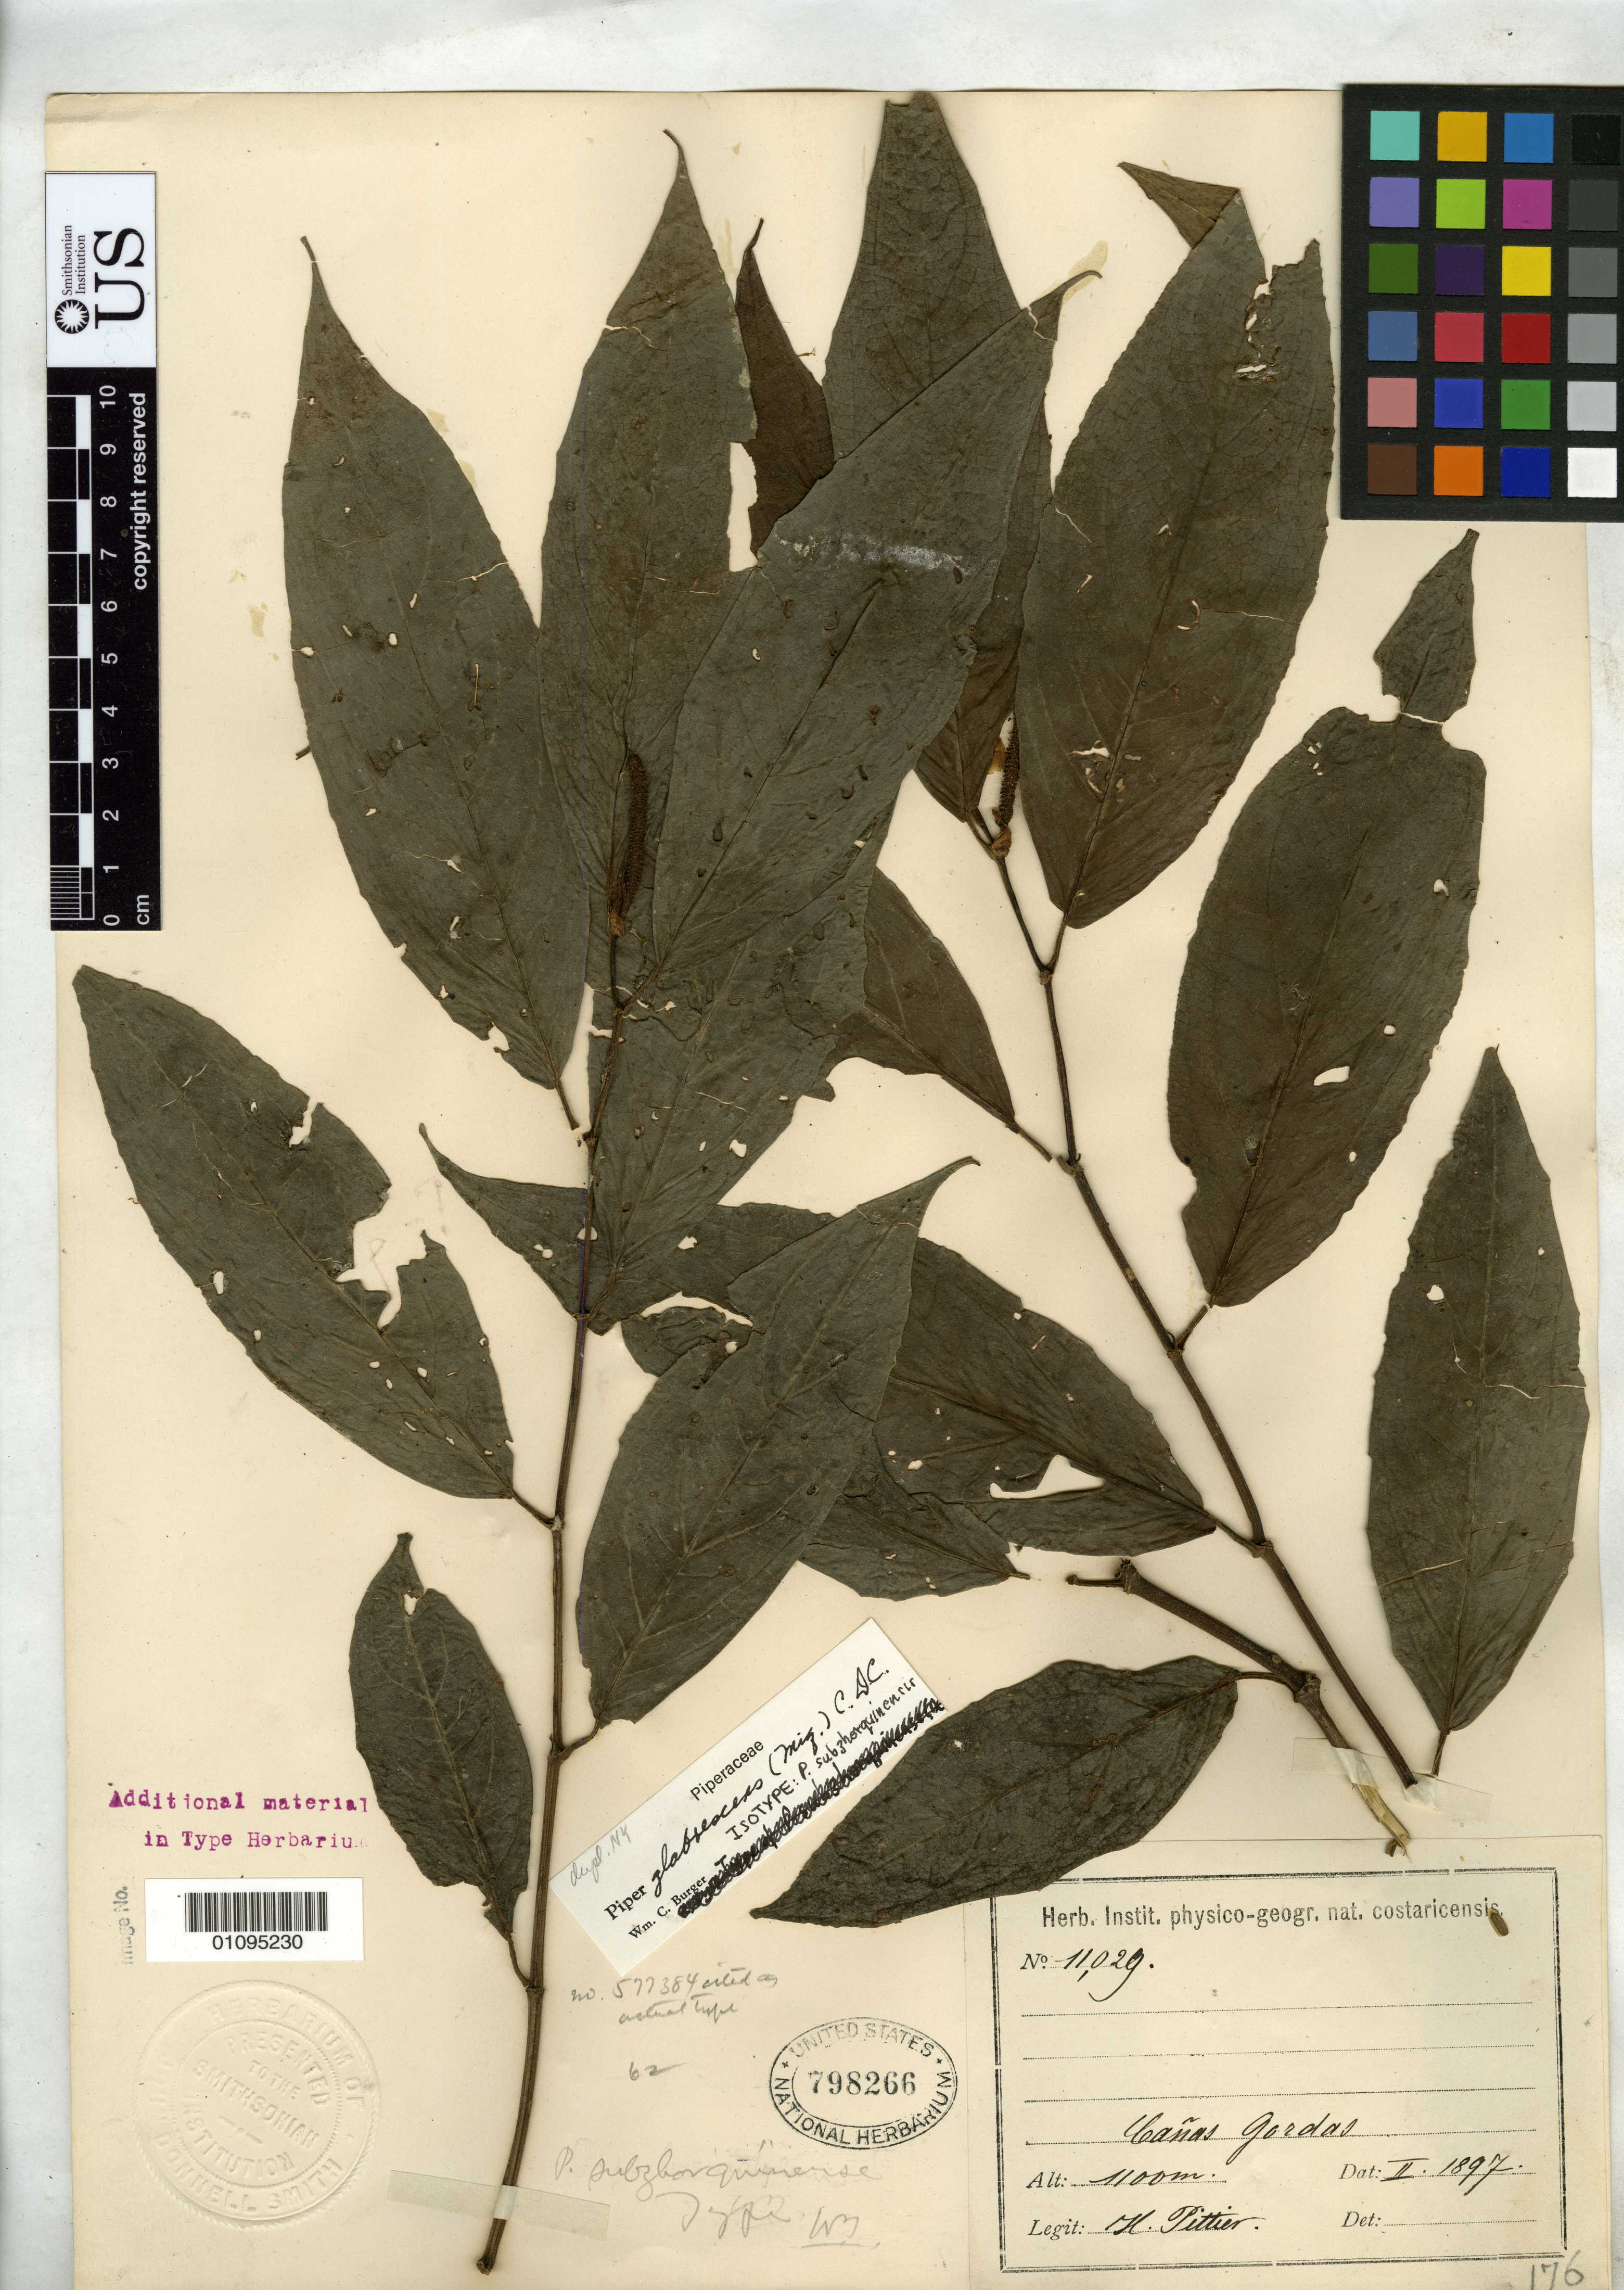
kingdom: Plantae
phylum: Tracheophyta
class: Magnoliopsida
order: Piperales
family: Piperaceae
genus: Piper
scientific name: Piper subzhorquinense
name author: C. DC. in Trel.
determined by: Tonduz, A.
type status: Isotype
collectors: H. F. Pittier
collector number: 11029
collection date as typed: Feb 1897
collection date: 1897-02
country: Costa Rica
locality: Cañas Gordas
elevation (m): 1100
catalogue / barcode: US 798266